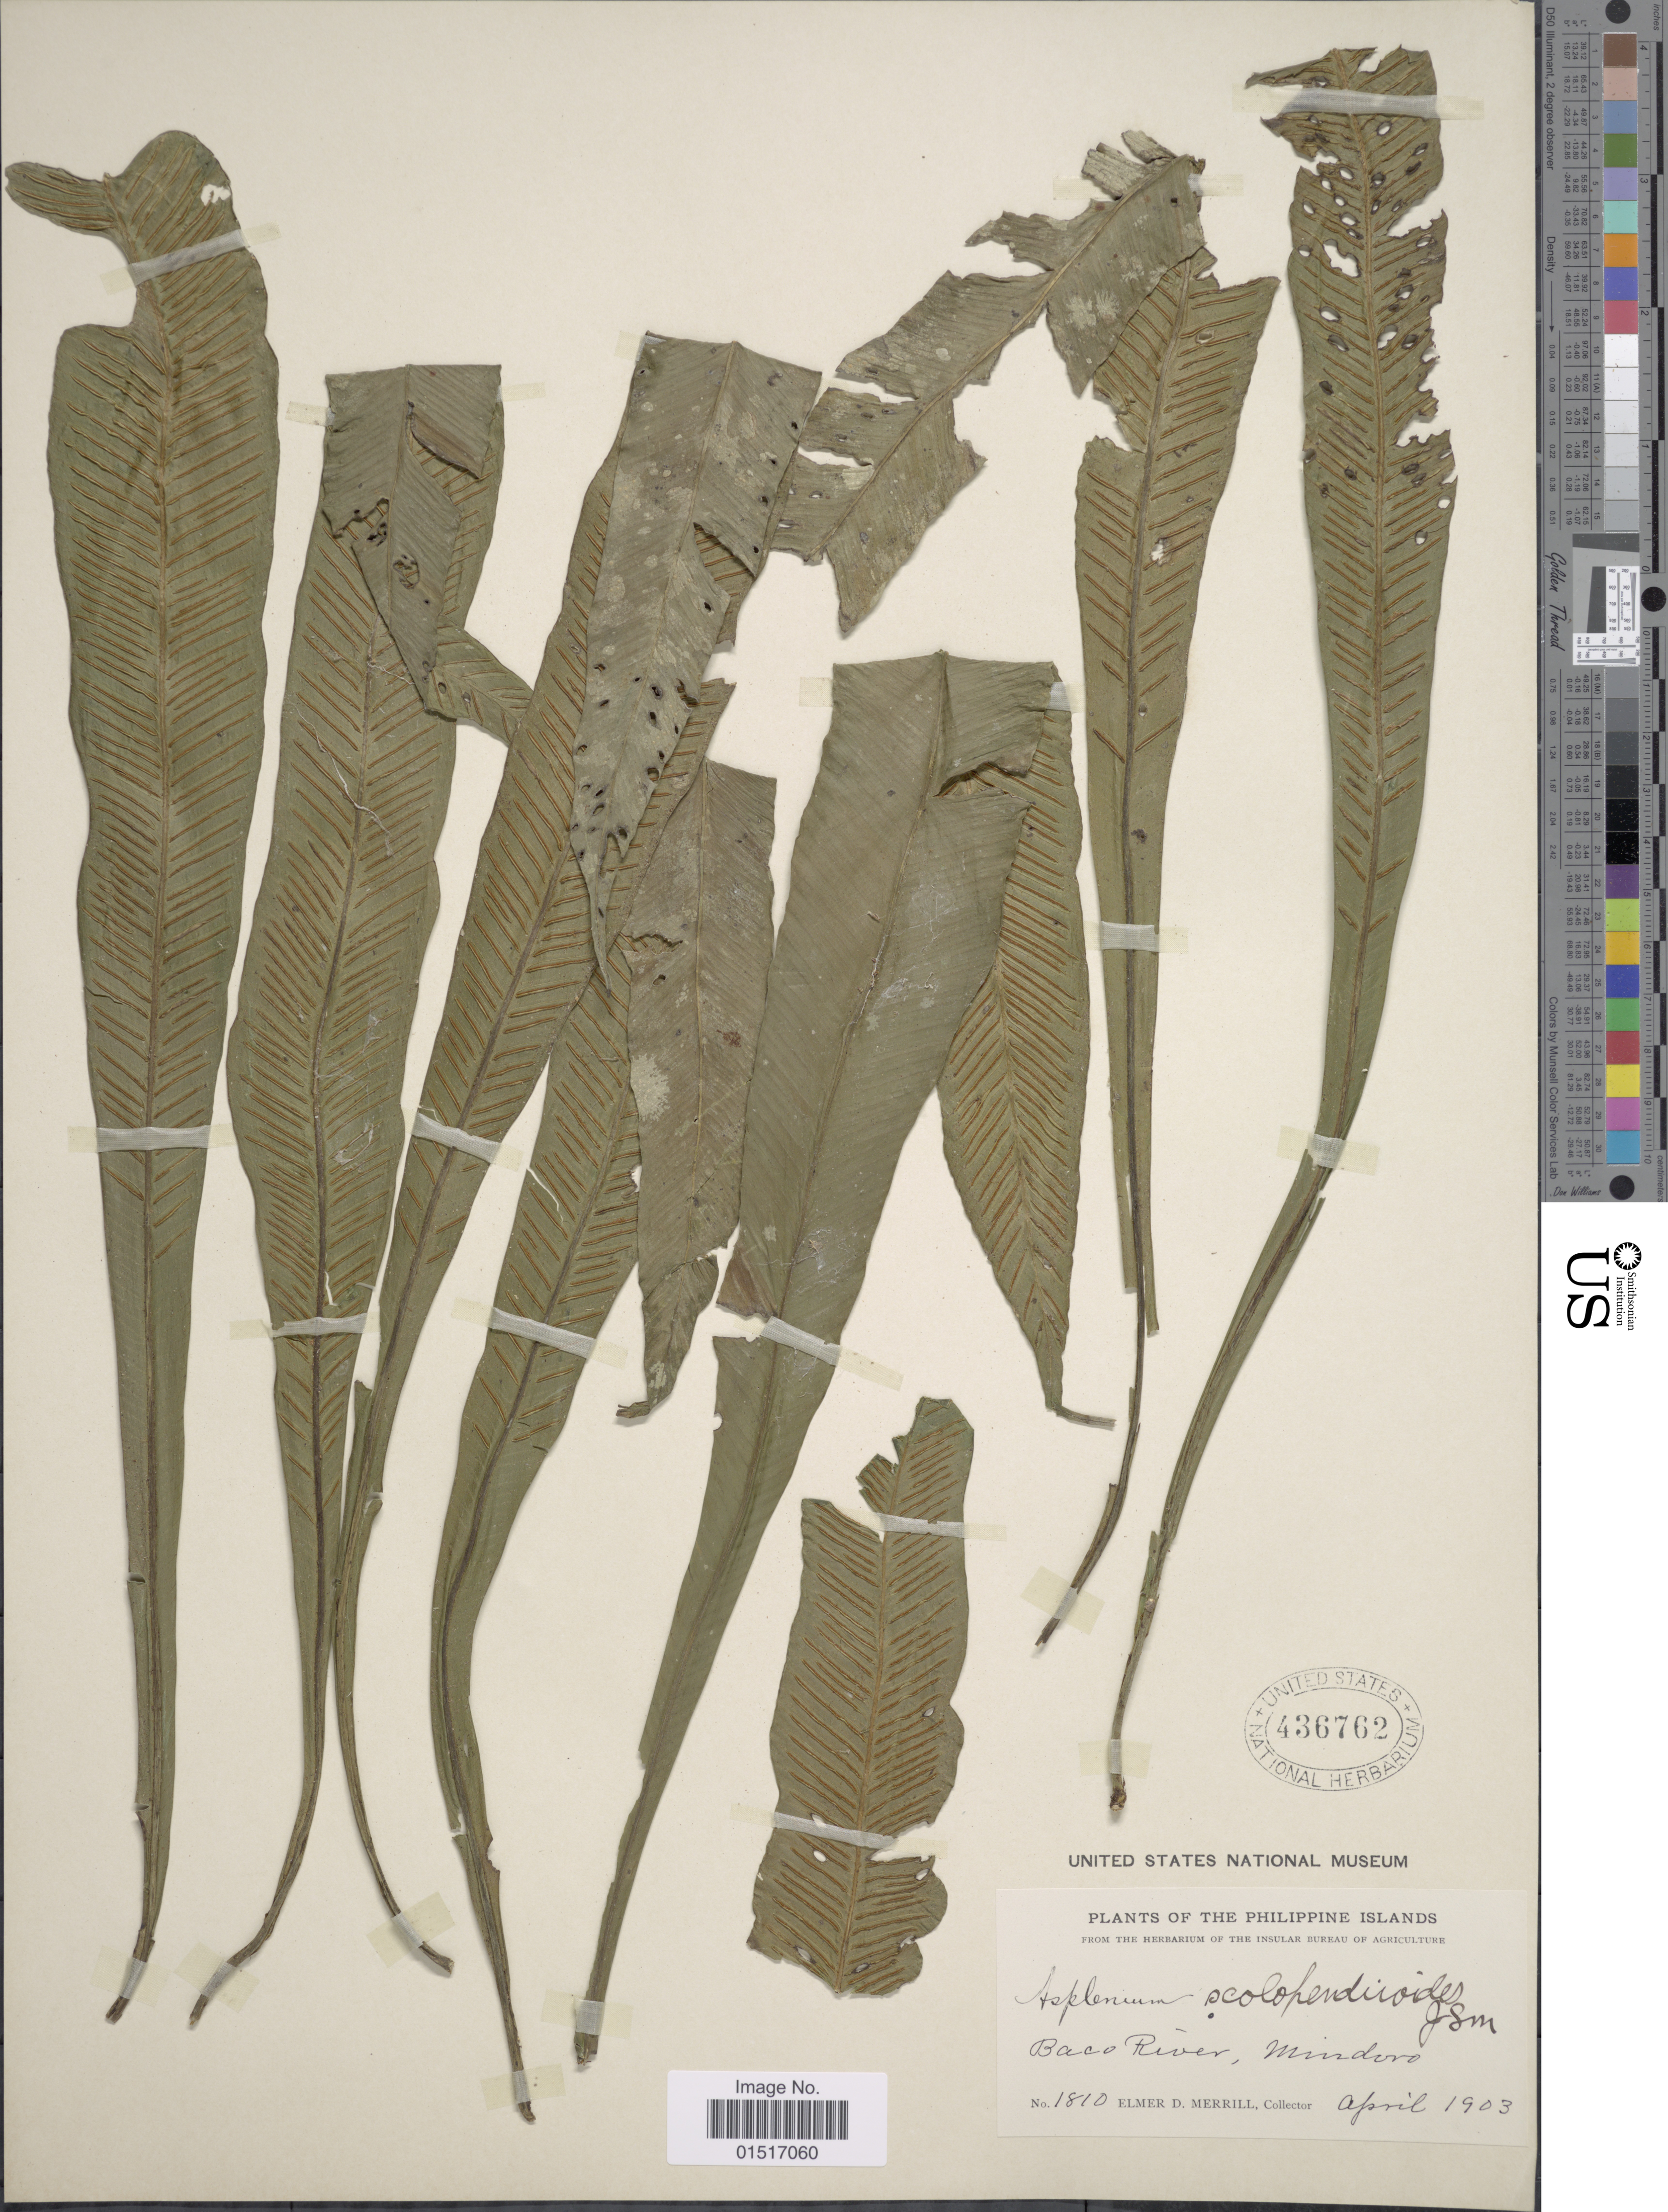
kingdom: Plantae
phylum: Tracheophyta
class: Polypodiopsida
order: Polypodiales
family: Aspleniaceae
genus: Asplenium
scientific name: Asplenium scolopendrioides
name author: J. Sm.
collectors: E. D. Merrill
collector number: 1810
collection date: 1903-04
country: Philippines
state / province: Mimaropa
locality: Baco River, Mindoro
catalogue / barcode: US 436762